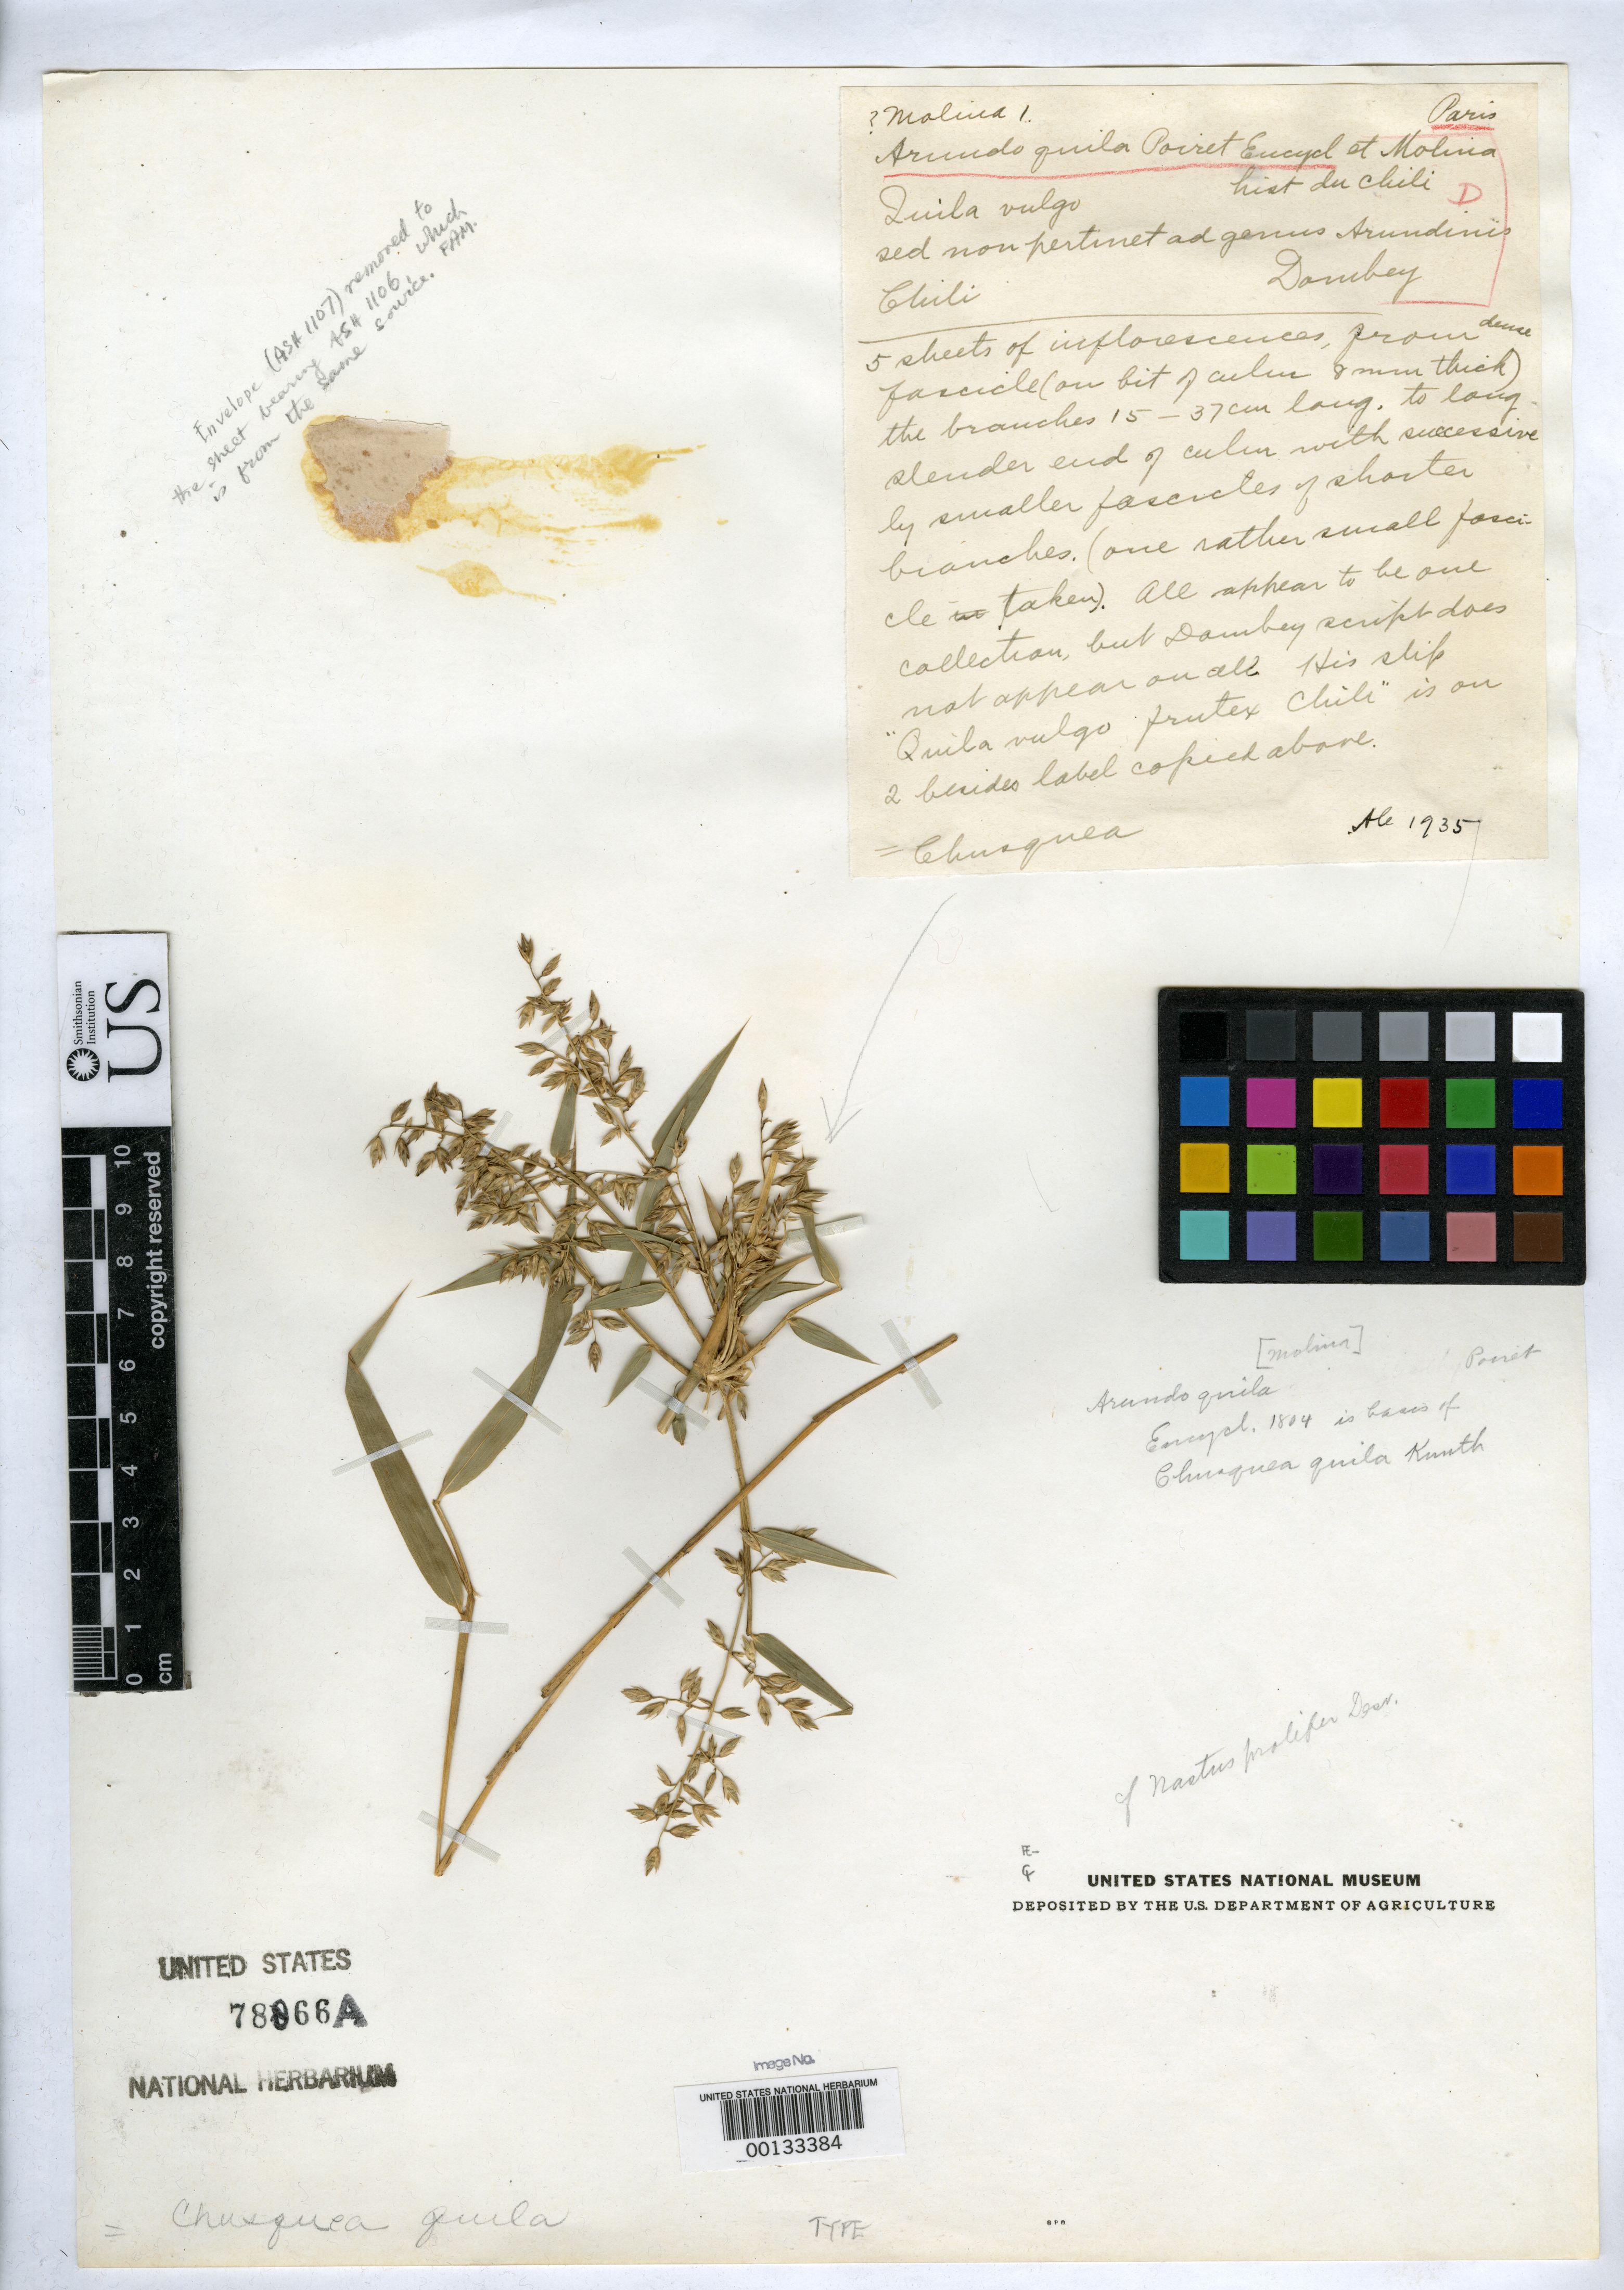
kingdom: Plantae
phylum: Tracheophyta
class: Liliopsida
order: Poales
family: Poaceae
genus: Chusquea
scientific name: Chusquea quila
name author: Kunth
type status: Type Fragment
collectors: J. Dombey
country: Chile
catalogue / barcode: US 78066A